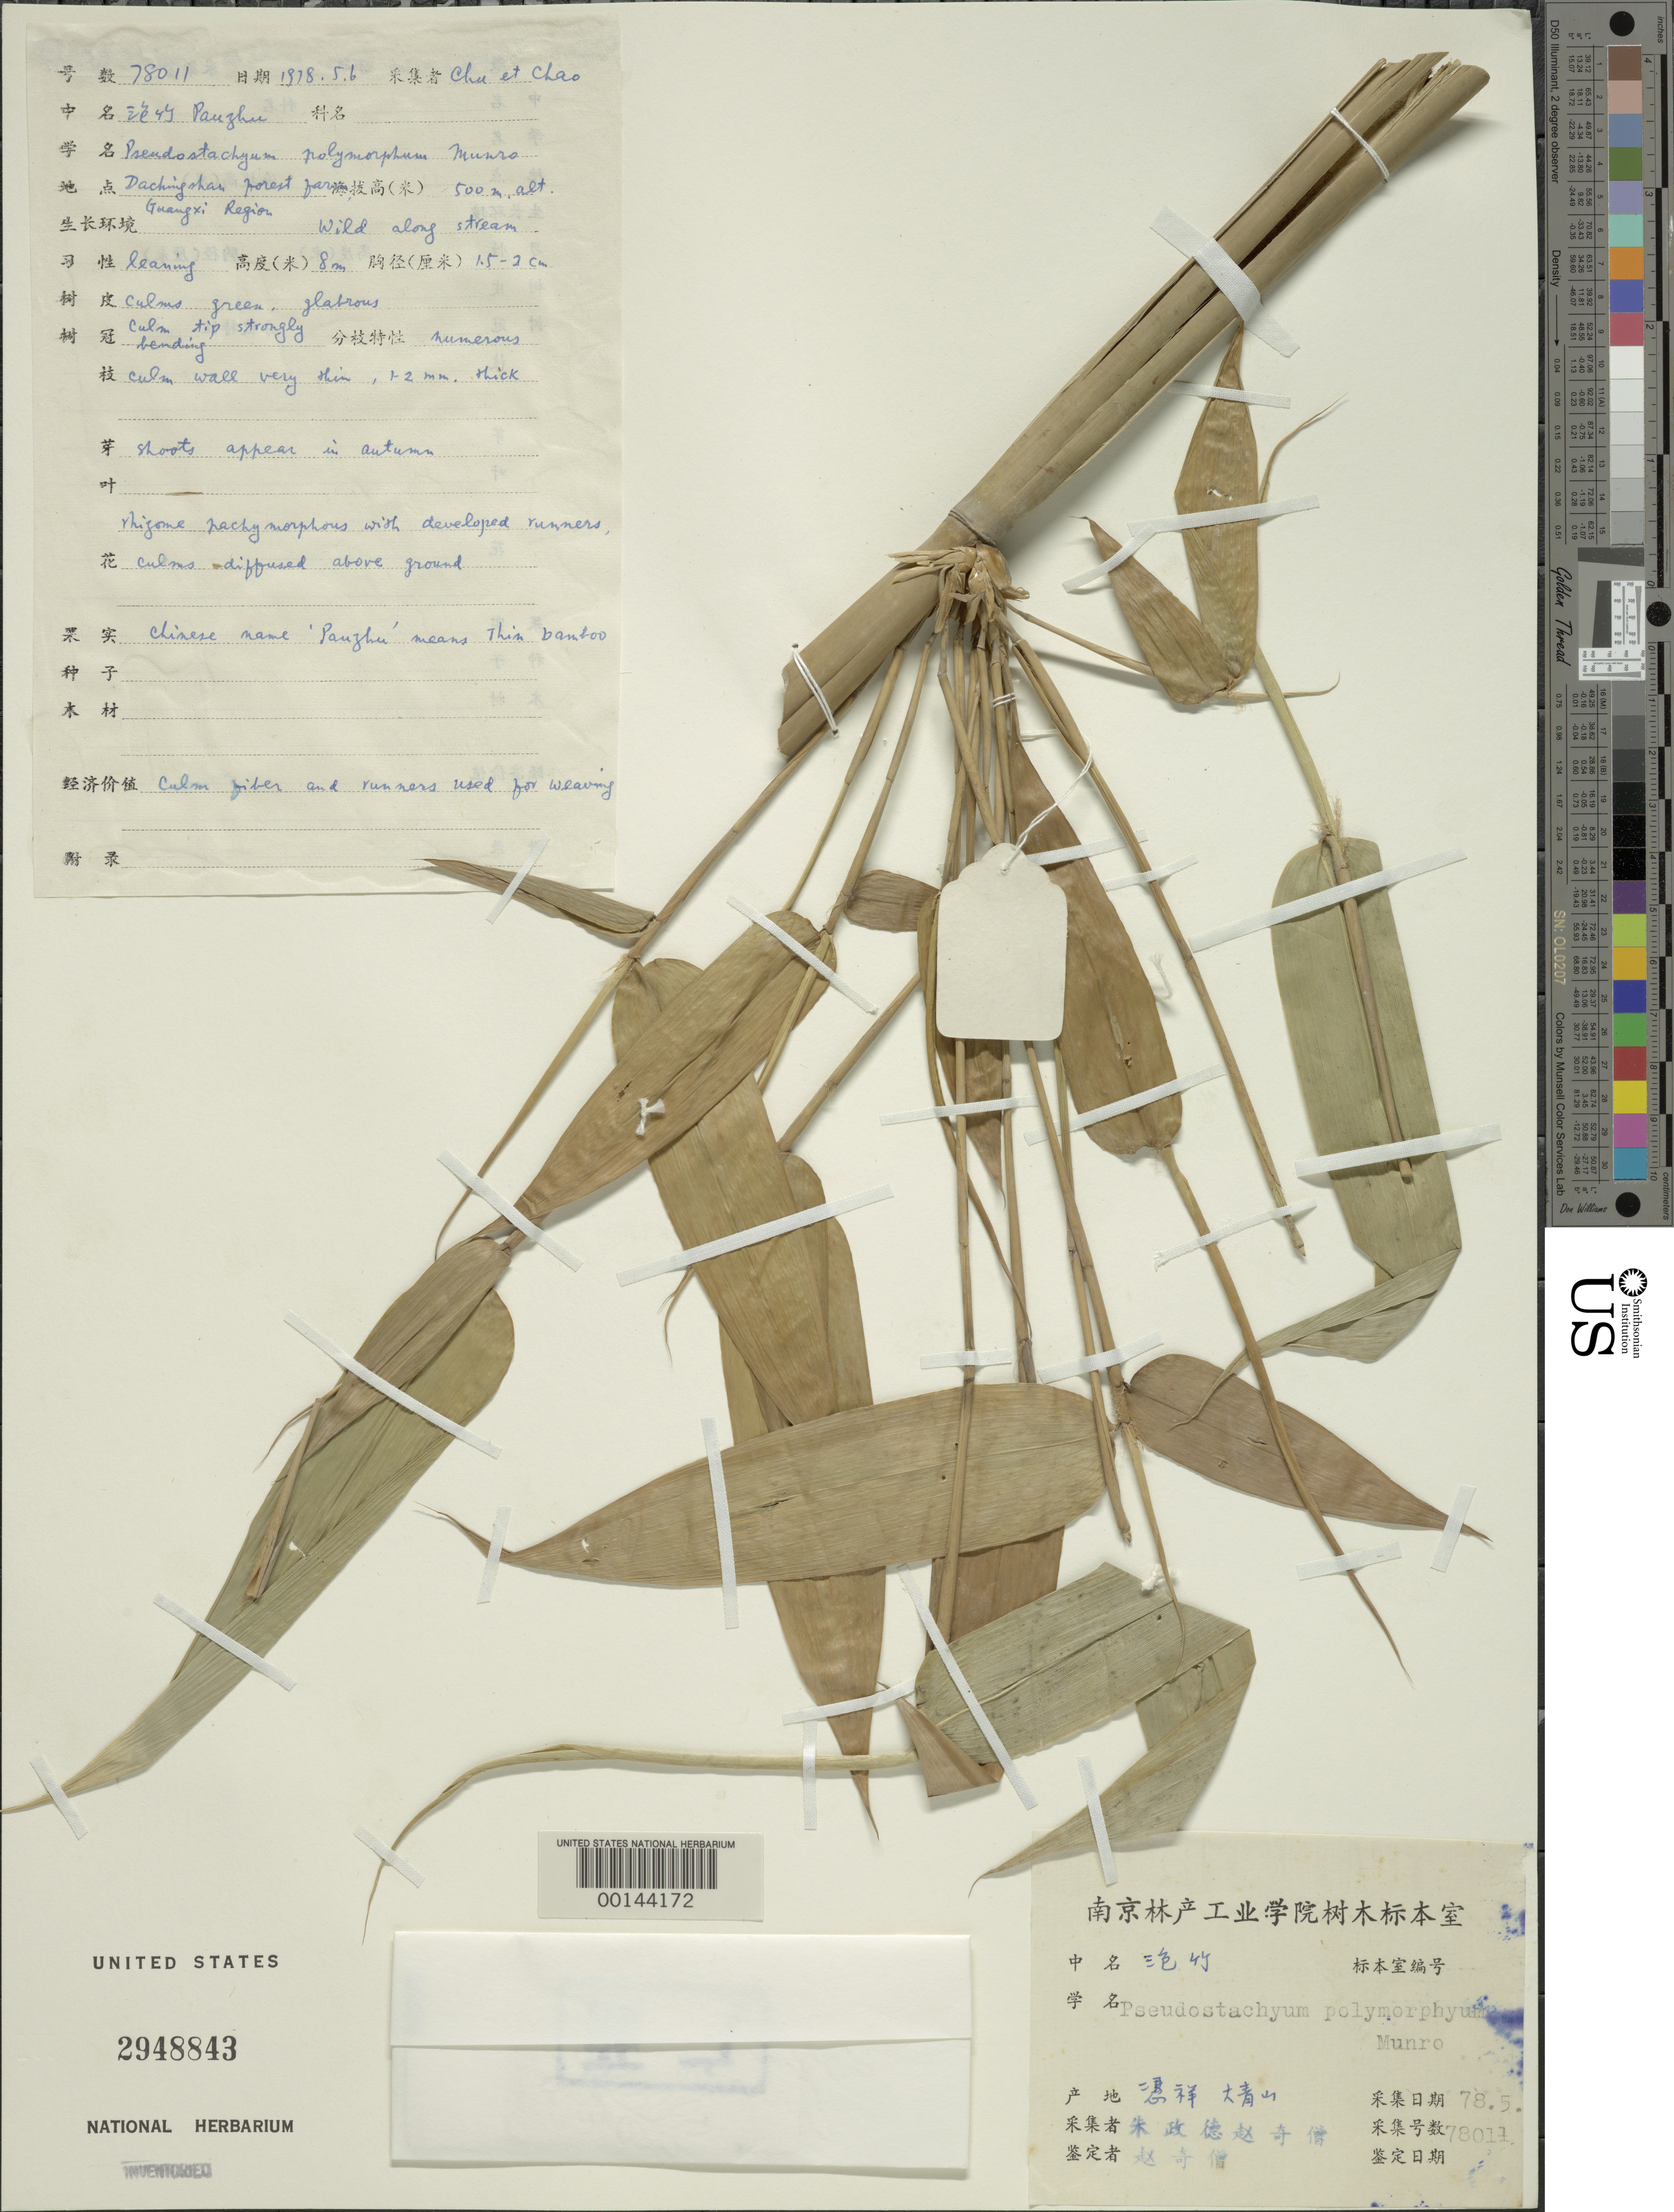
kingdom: Plantae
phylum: Tracheophyta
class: Liliopsida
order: Poales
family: Poaceae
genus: Pseudostachyum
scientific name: Pseudostachyum polymorphum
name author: Munro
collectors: C. Chu & C. Chao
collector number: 78011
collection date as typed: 06 May 1978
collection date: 1978-05-06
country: China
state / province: Jiangxi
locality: Dachingshan forest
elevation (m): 500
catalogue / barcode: US 2948843